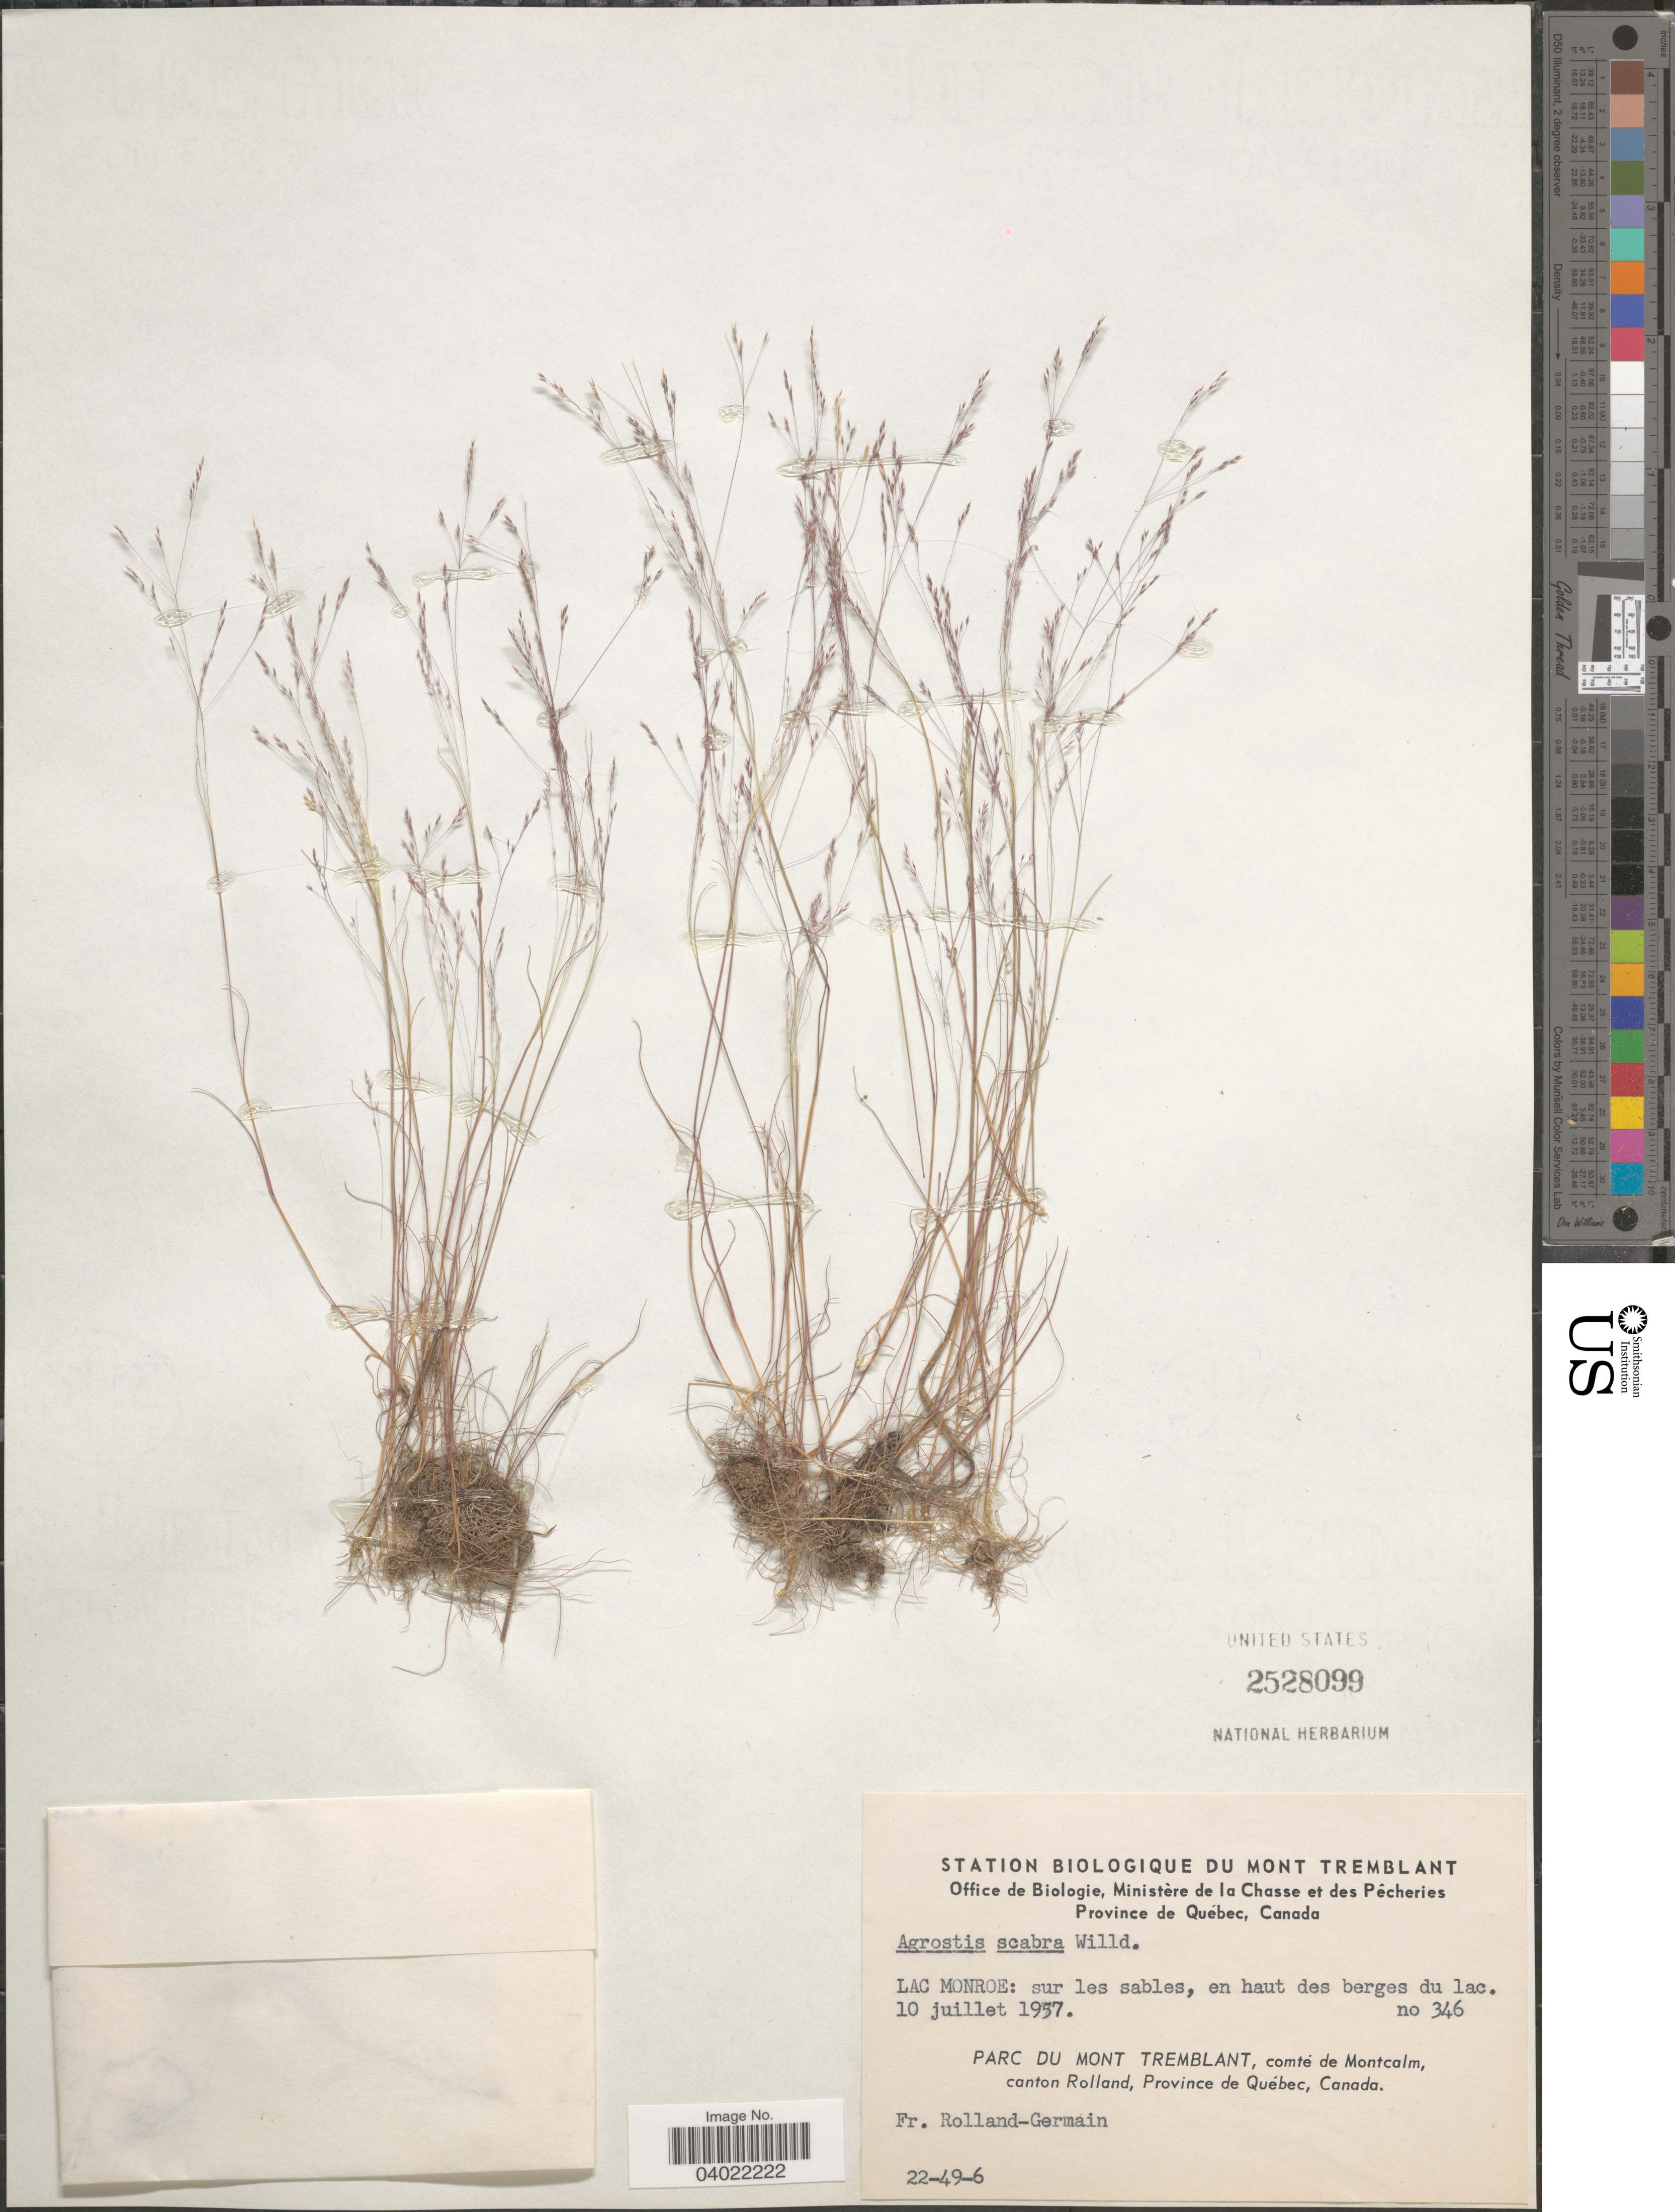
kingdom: Plantae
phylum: Tracheophyta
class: Liliopsida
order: Poales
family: Poaceae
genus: Agrostis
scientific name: Agrostis scabra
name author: Willd.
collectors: Rolland-Germain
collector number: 346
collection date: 1957-07-10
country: Canada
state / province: Quebec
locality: Lac Monroe. Parc Du Mont Tremblant, comté de Montcalm, canton Rolland.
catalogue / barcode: US 2528099